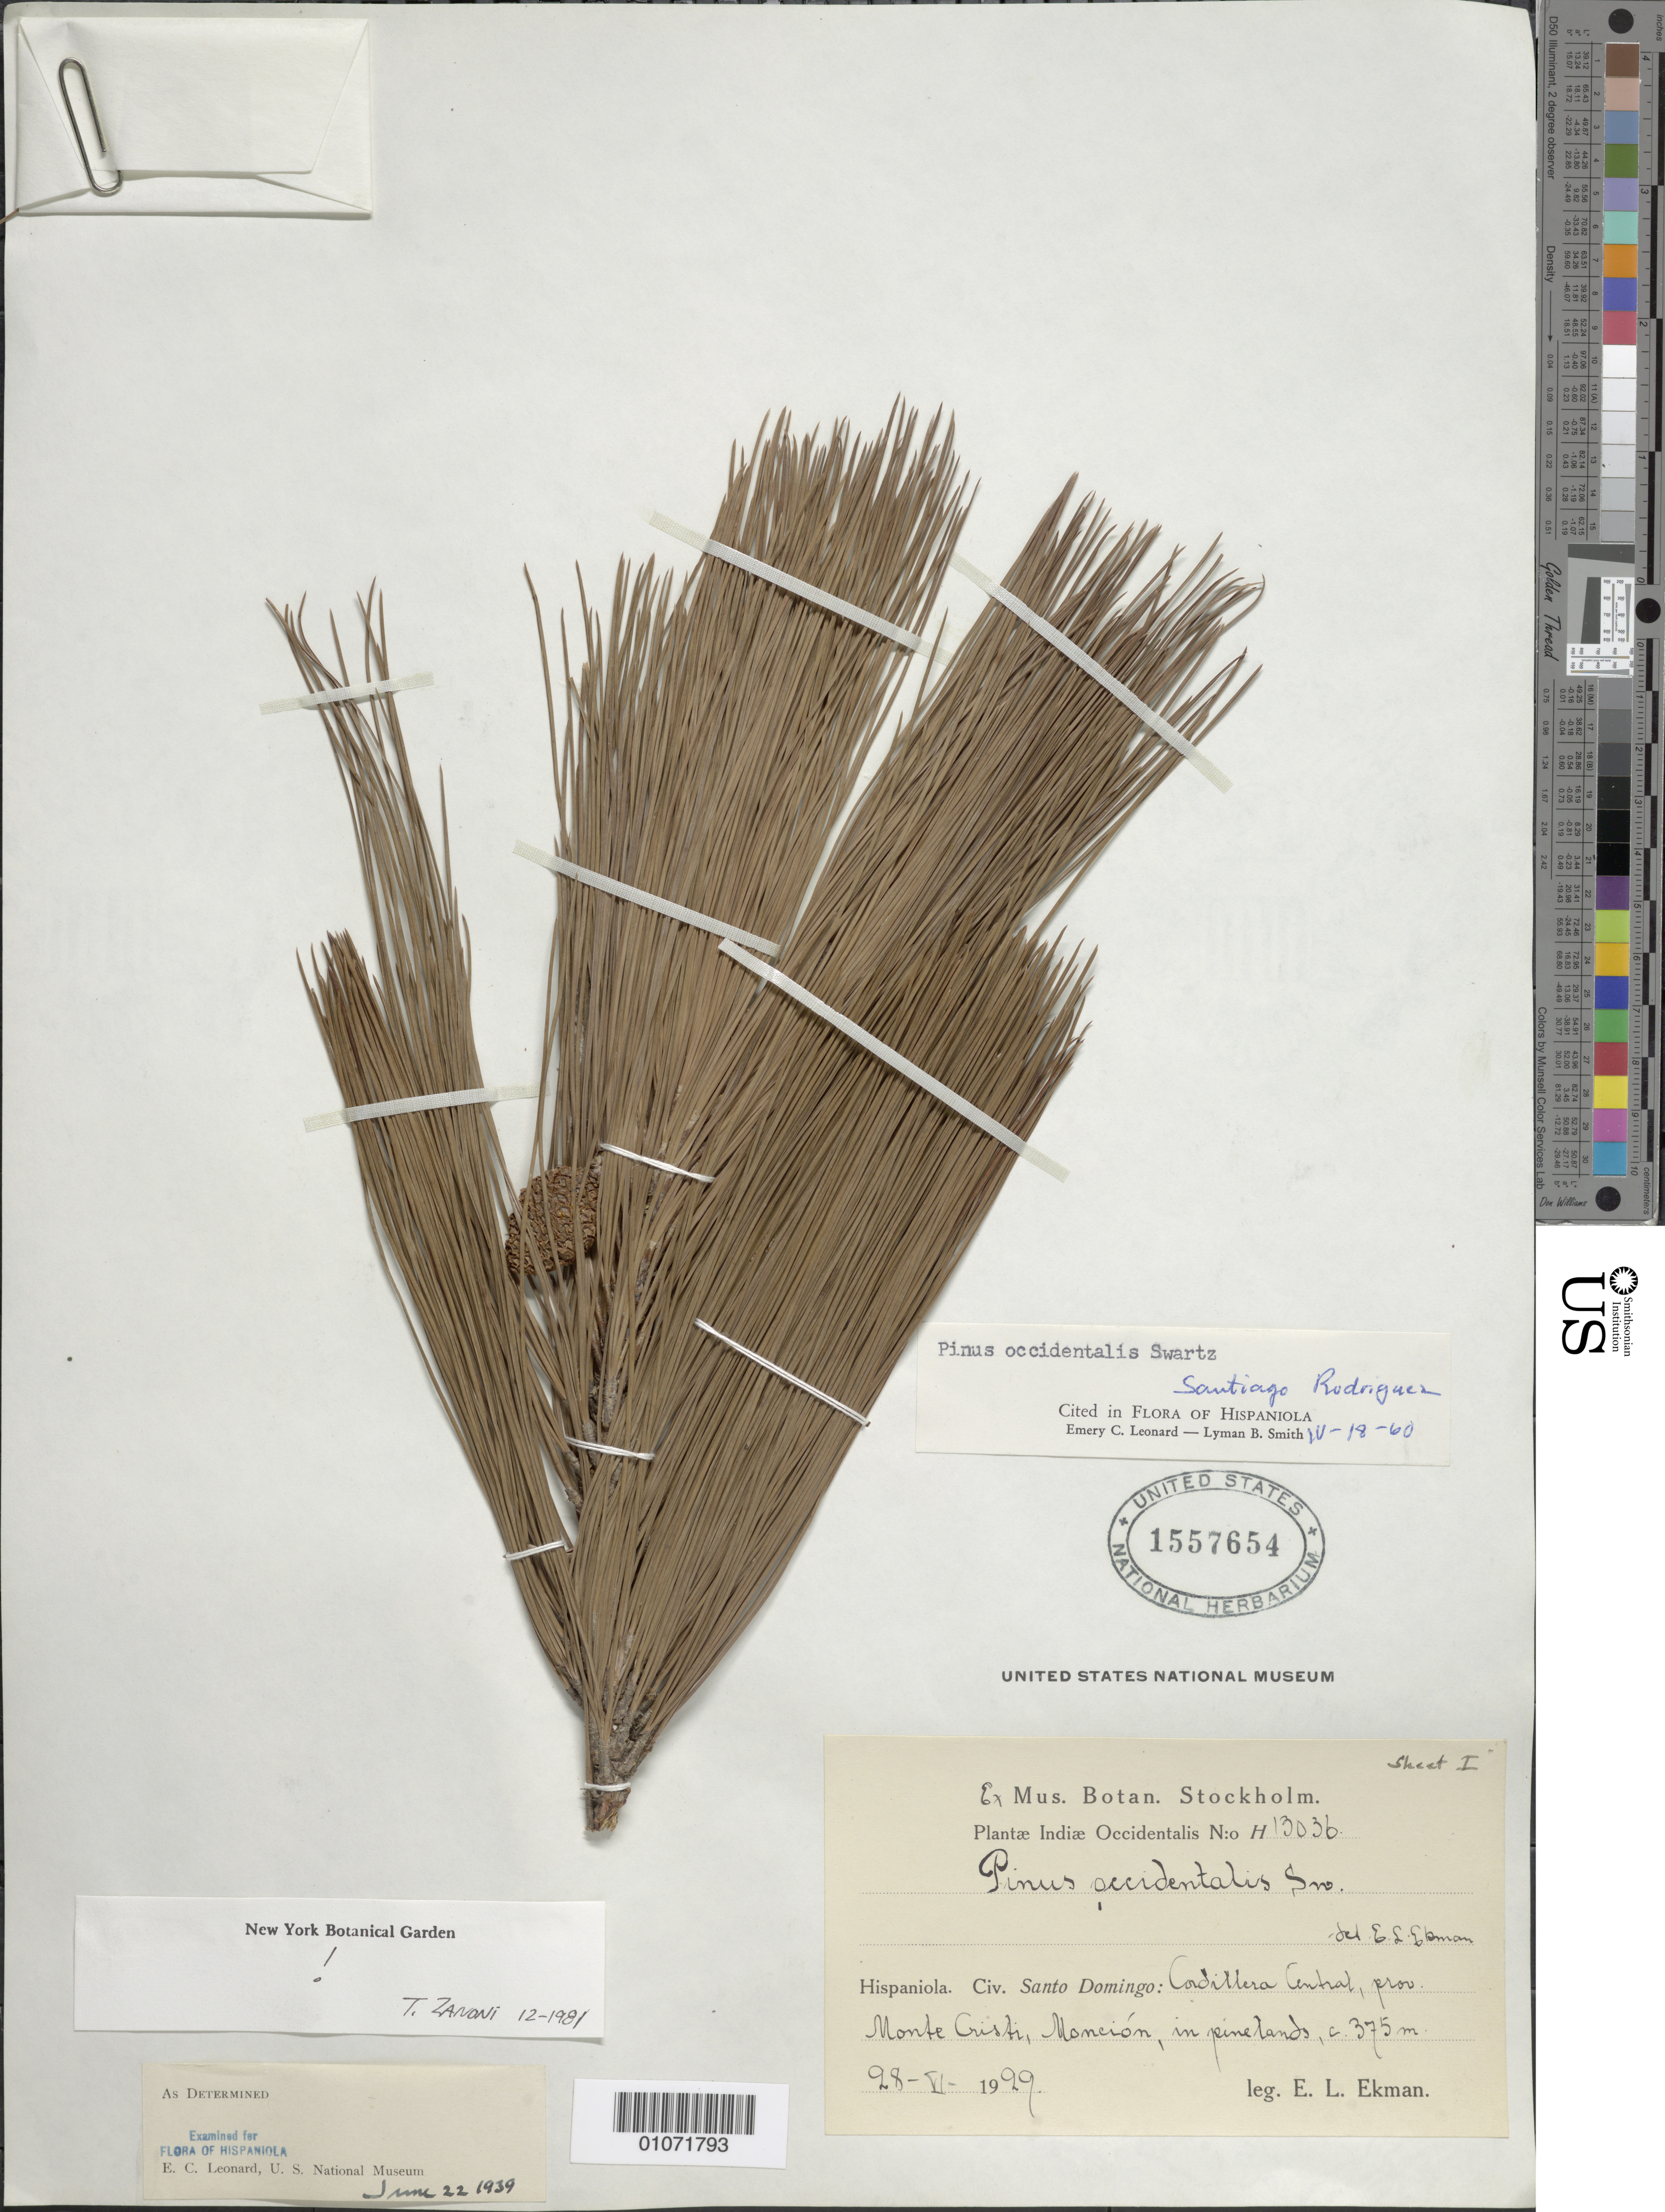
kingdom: Plantae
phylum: Tracheophyta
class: Pinopsida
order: Pinales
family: Pinaceae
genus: Pinus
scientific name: Pinus occidentalis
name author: Sw.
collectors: E. L. Ekman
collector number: H 13036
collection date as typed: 28 Jun 1929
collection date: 1929-06-28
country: Dominican Republic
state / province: Santo Domingo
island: Hispaniola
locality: Codillera central, prov. Monte Cristi. Momeion in pinelands.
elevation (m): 375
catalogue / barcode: US 1557654